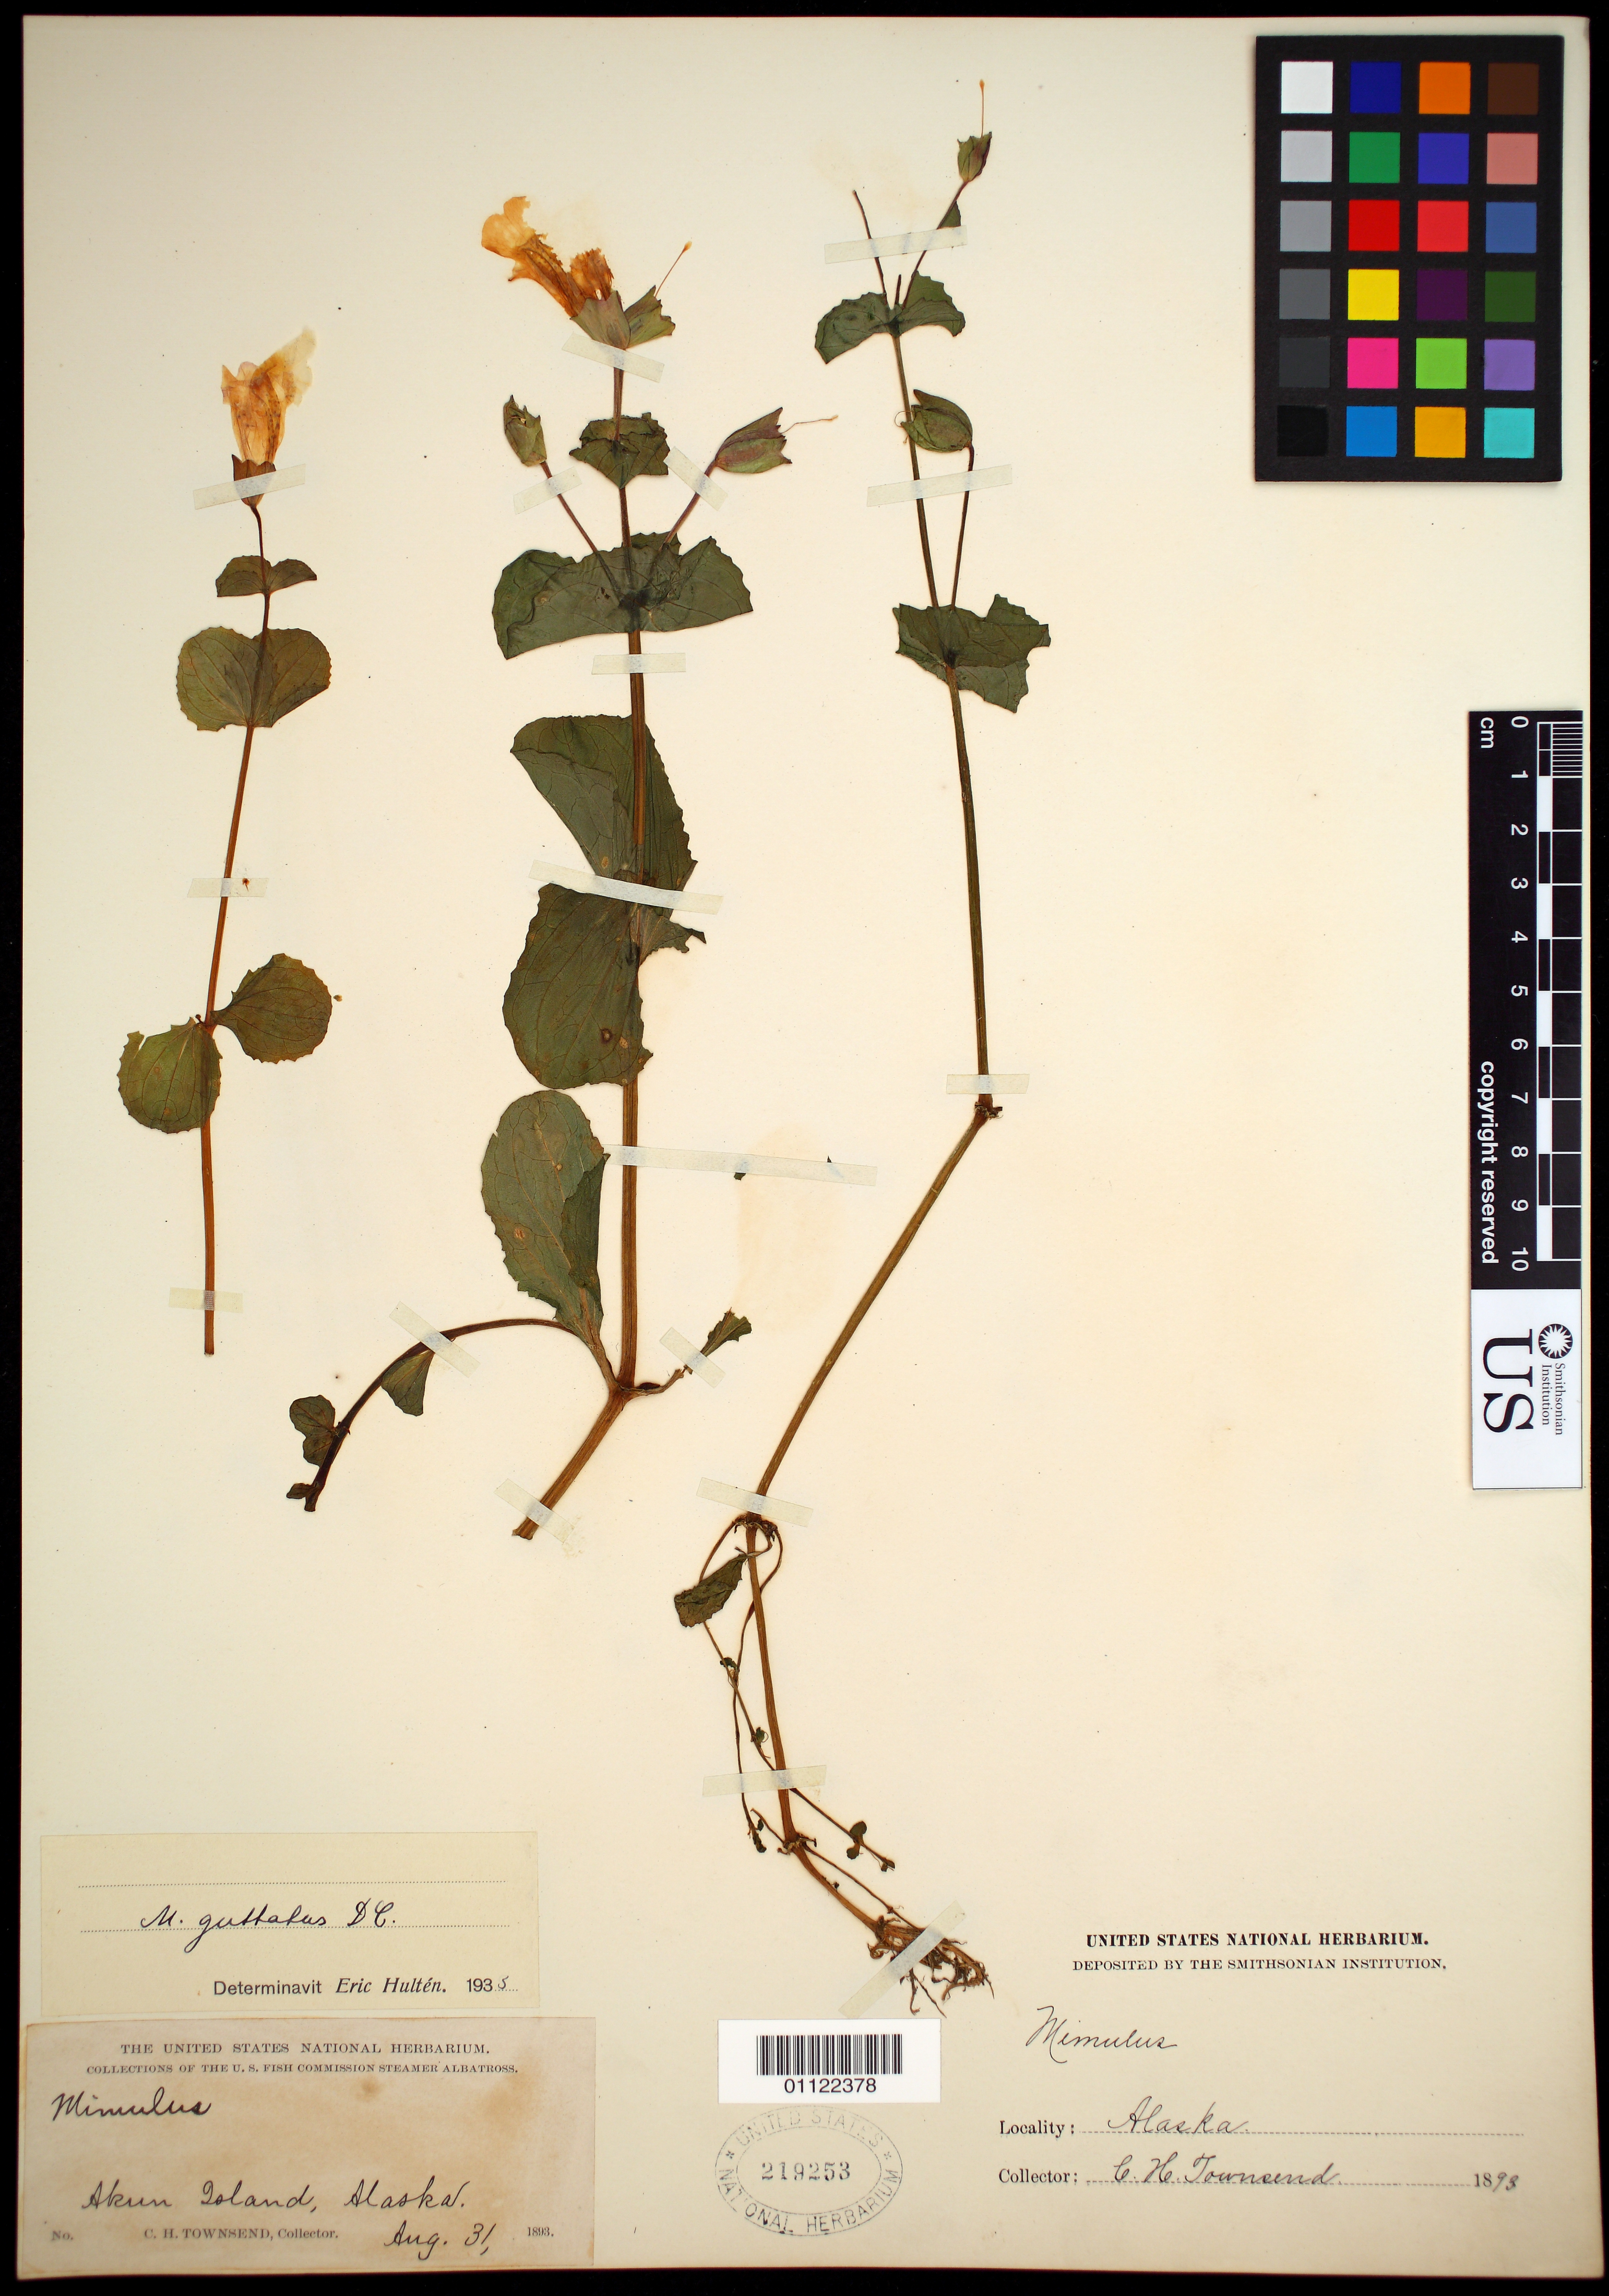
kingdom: Plantae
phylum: Tracheophyta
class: Magnoliopsida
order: Lamiales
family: Phrymaceae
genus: Mimulus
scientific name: Mimulus guttatus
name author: DC.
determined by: Hultén, [O.] Eric G.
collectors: C. H. Townsend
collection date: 1893-08-31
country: United States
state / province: Alaska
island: Akun Island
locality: Akun Island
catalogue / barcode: US 219253